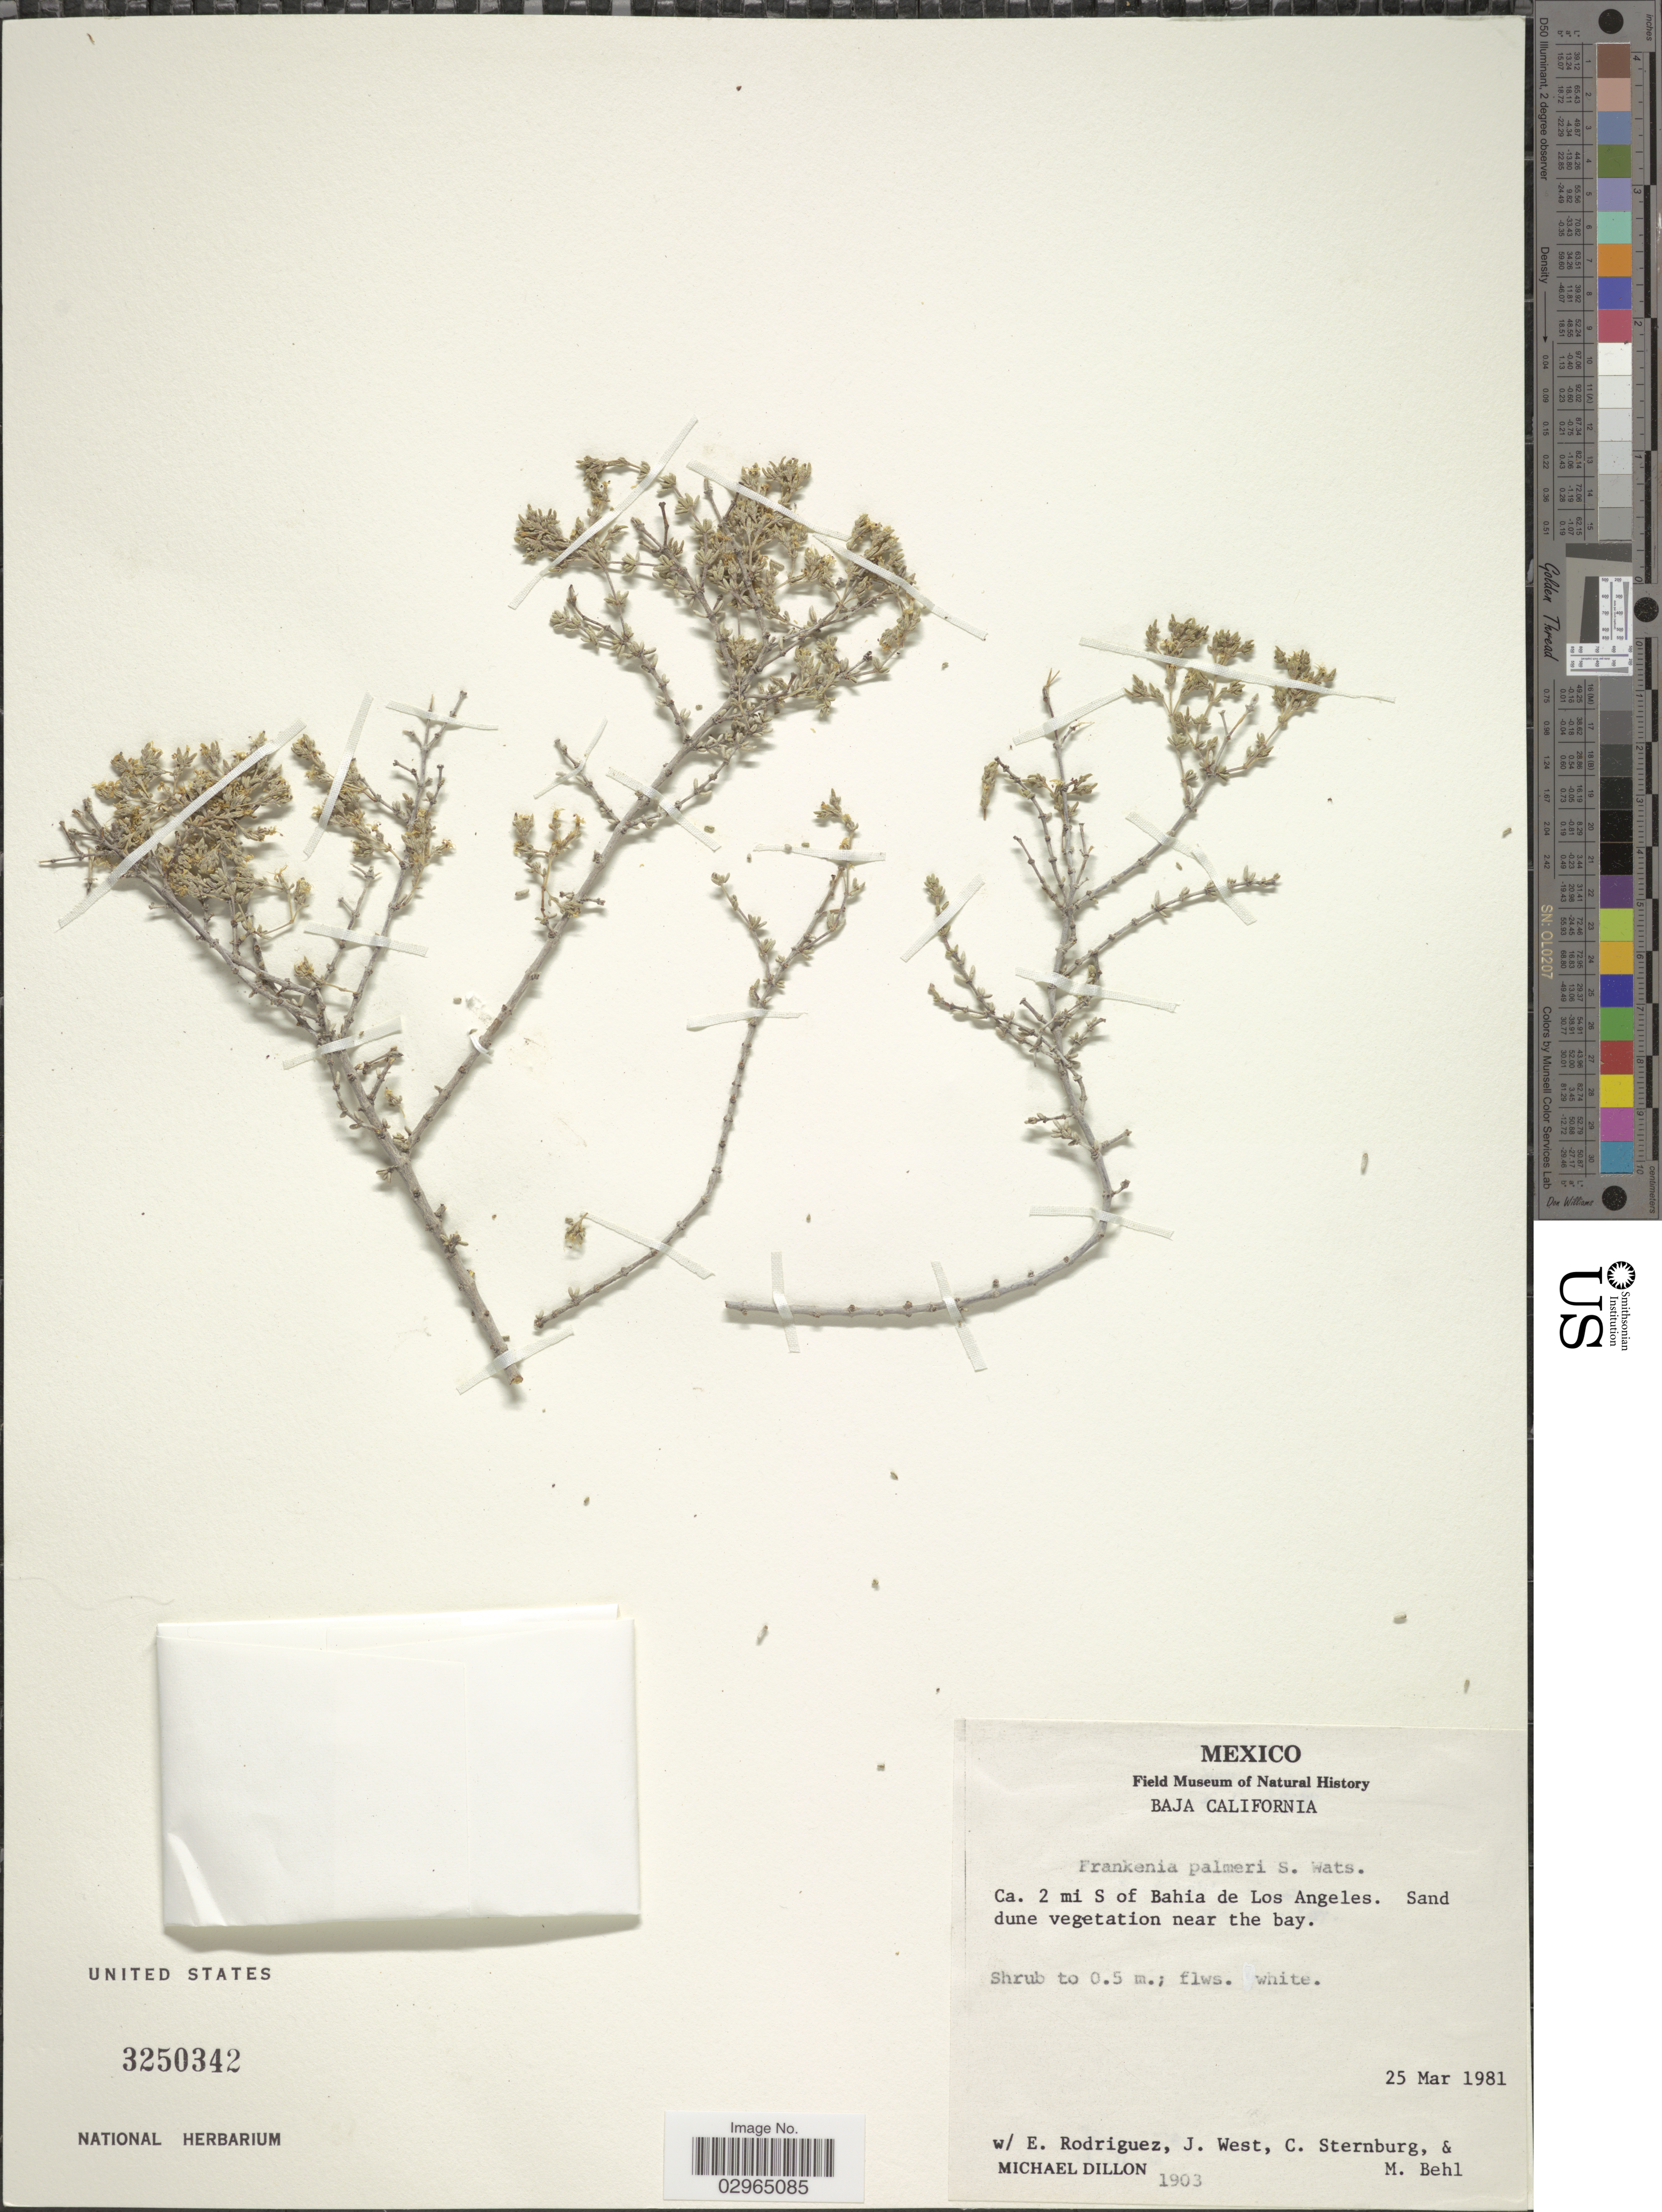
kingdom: Plantae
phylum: Tracheophyta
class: Magnoliopsida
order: Caryophyllales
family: Frankeniaceae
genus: Frankenia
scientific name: Frankenia palmeri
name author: S. Watson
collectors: M. O. Dillon, E. Rodriguez, J. West, C. Sternburg & M. Behl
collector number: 1903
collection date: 1981-03-25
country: Mexico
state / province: Baja California Norte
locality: Ca. 2 mi S of Bahia de Los Angeles.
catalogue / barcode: US 3250342